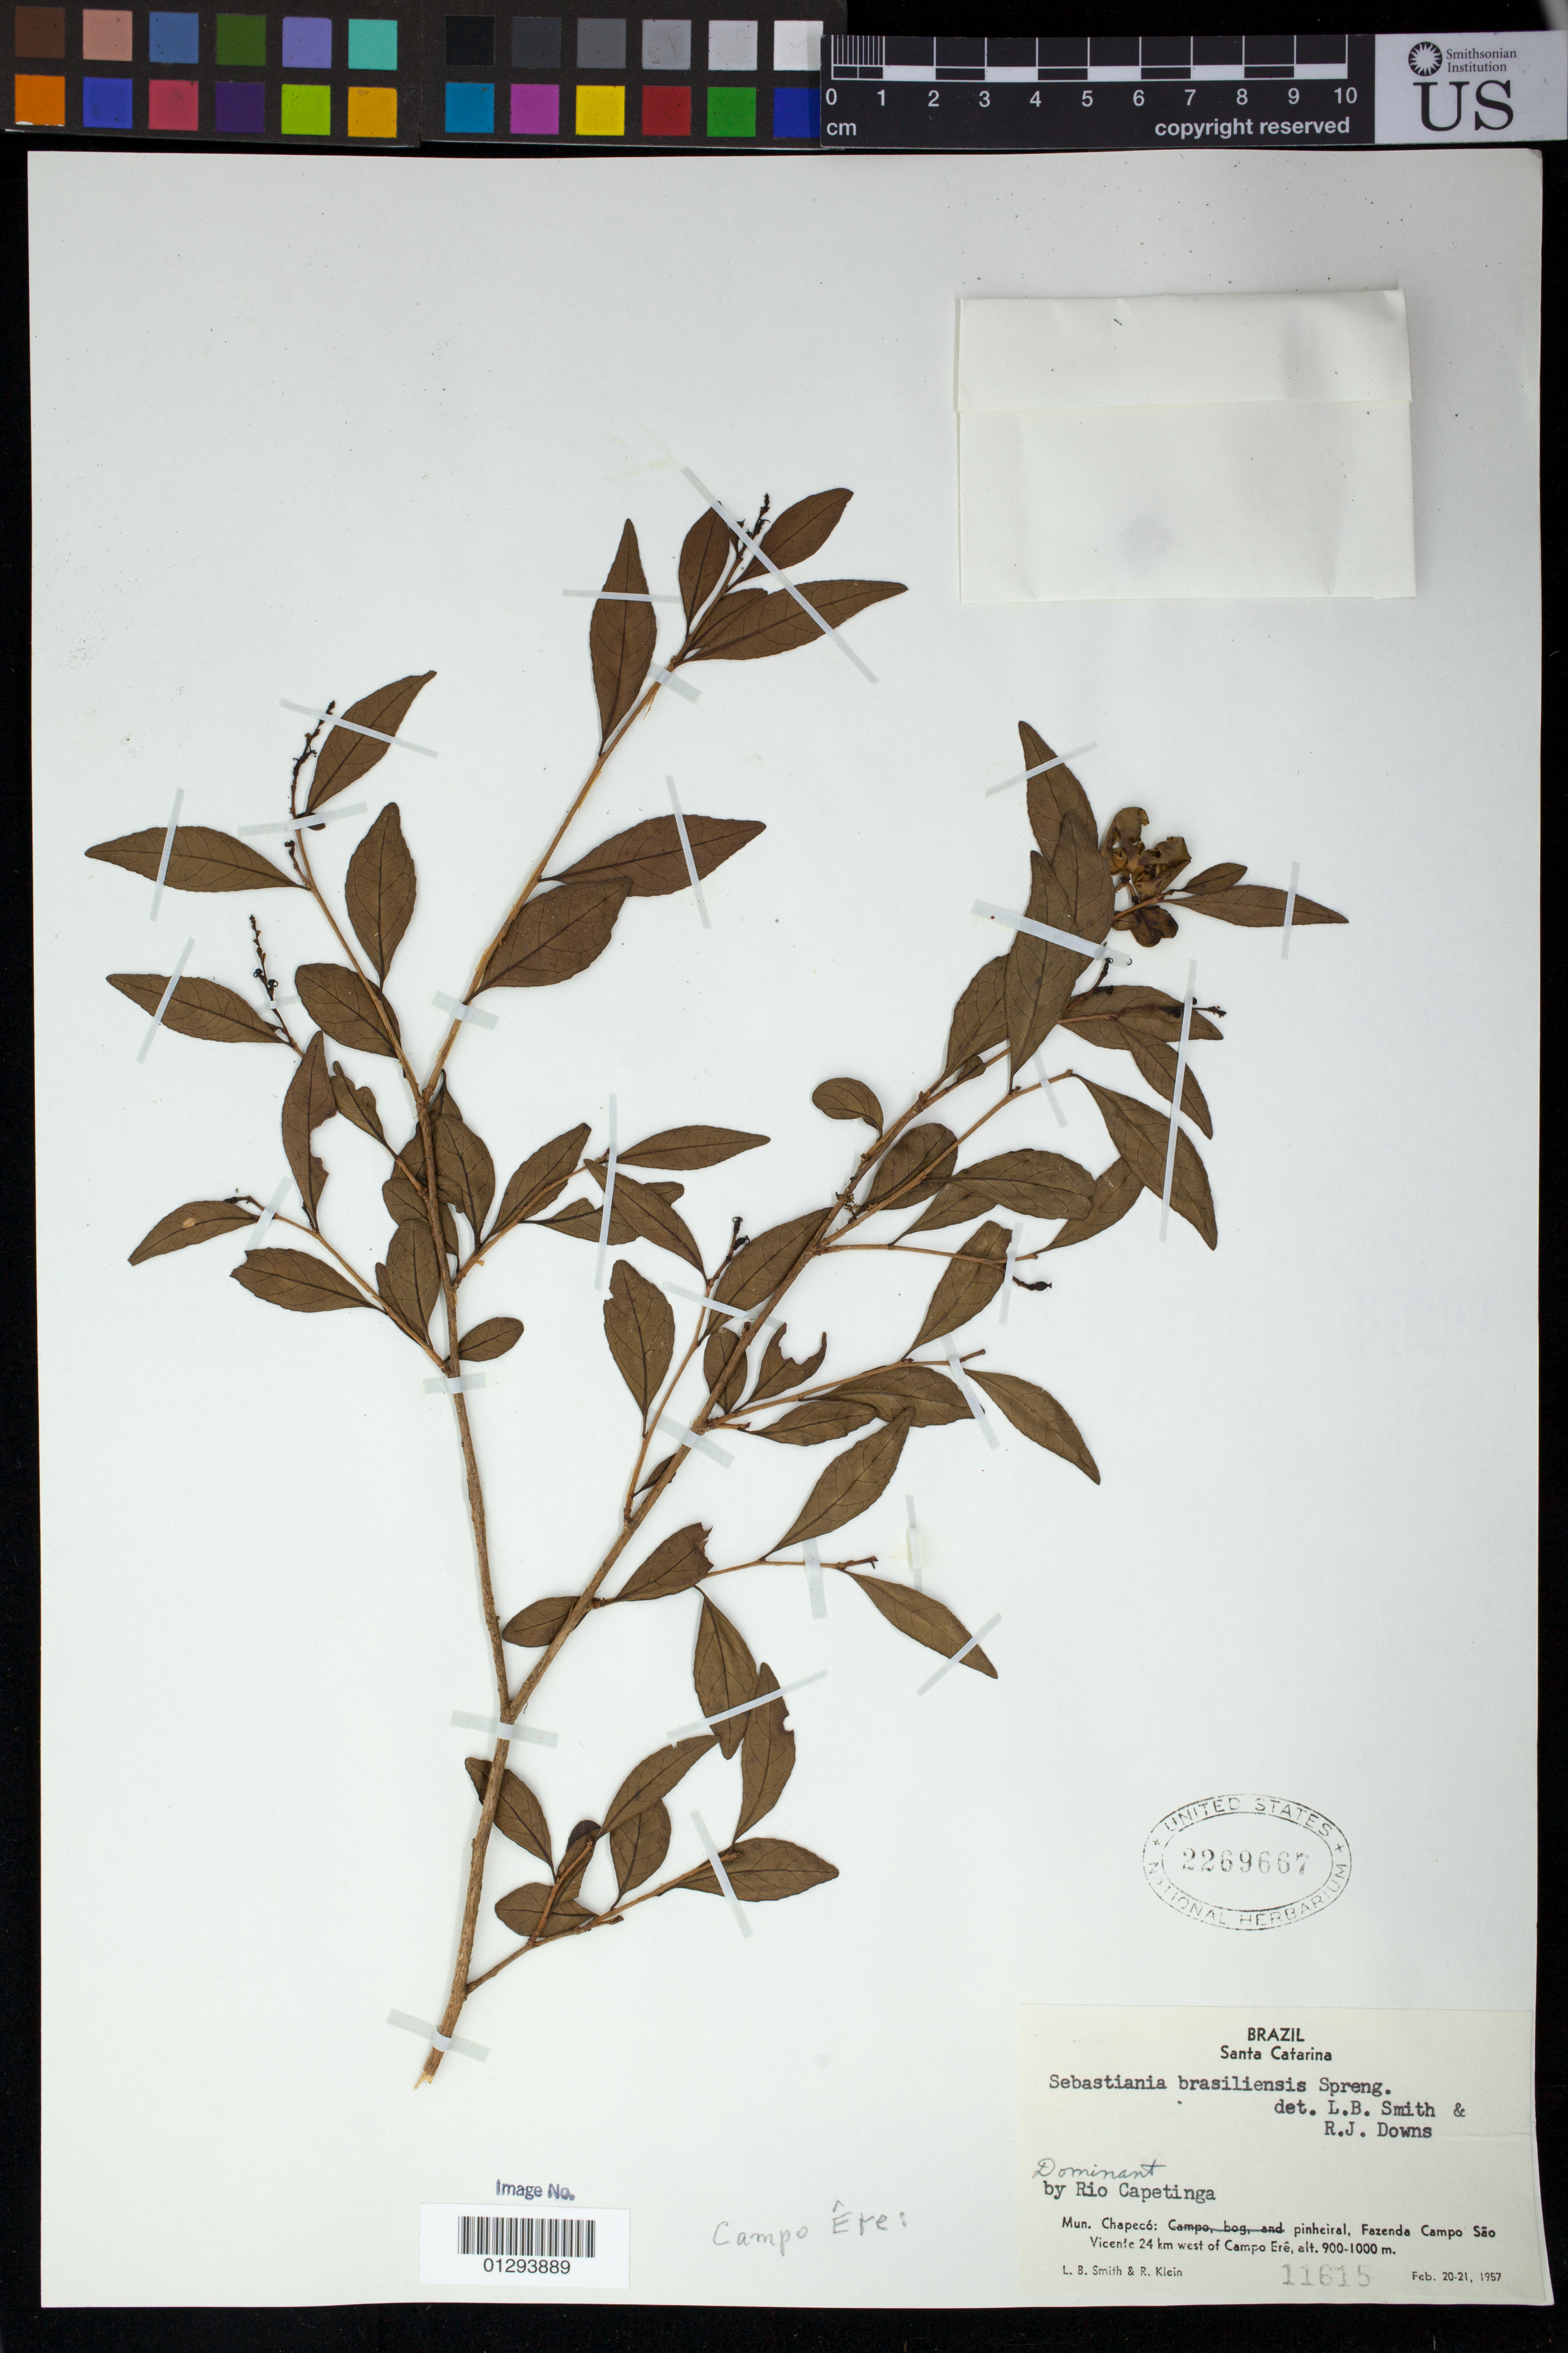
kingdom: Plantae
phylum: Tracheophyta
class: Magnoliopsida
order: Malpighiales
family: Euphorbiaceae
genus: Sebastiania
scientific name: Sebastiania brasiliensis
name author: Spreng.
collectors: L. Smith & R. M. Klein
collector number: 11615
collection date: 1957-02-20/1957-02-21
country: Brazil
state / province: Santa Catarina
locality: by Rio Capetinga,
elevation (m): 900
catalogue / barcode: US 2269667